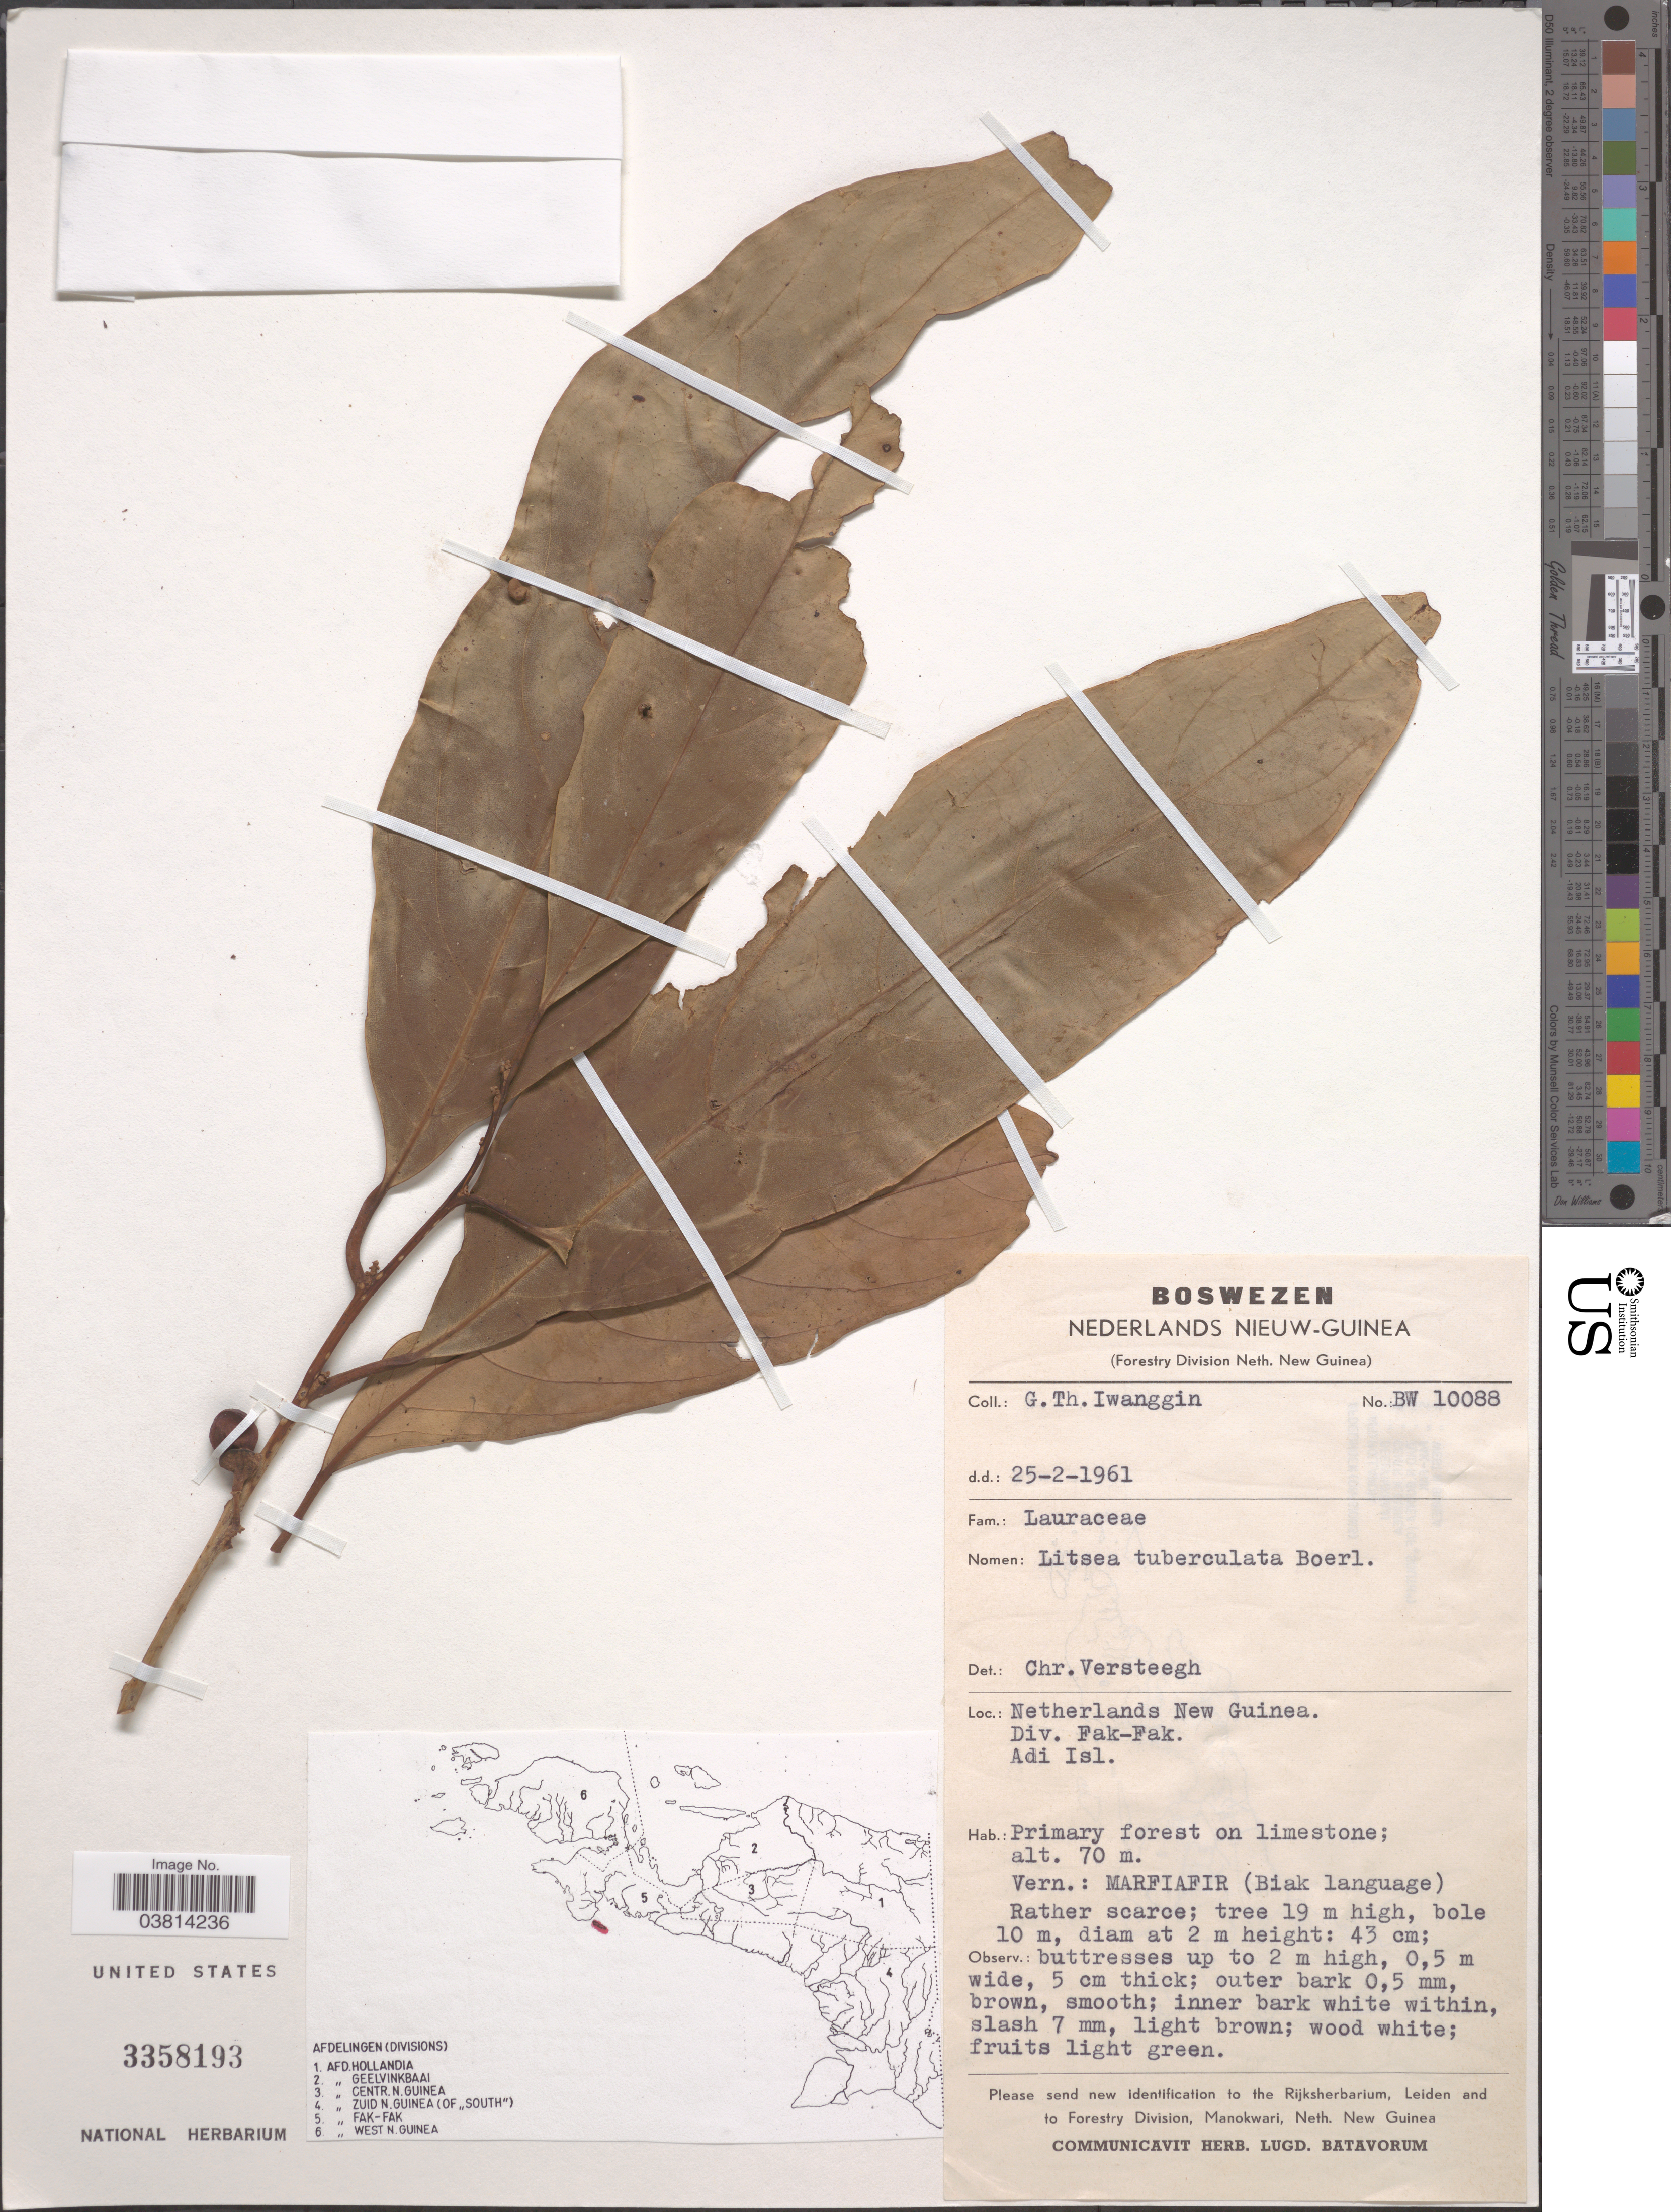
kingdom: Plantae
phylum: Tracheophyta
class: Magnoliopsida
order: Laurales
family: Lauraceae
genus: Litsea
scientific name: Litsea tuberculata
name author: Boerl.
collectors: G. Iwanggin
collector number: BW10088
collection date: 1961-02-25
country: Indonesia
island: New Guinea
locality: Netherlands New Guinea. Div. Fak-Fak. Adi Isl. On limestone.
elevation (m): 70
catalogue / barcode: US 3358193